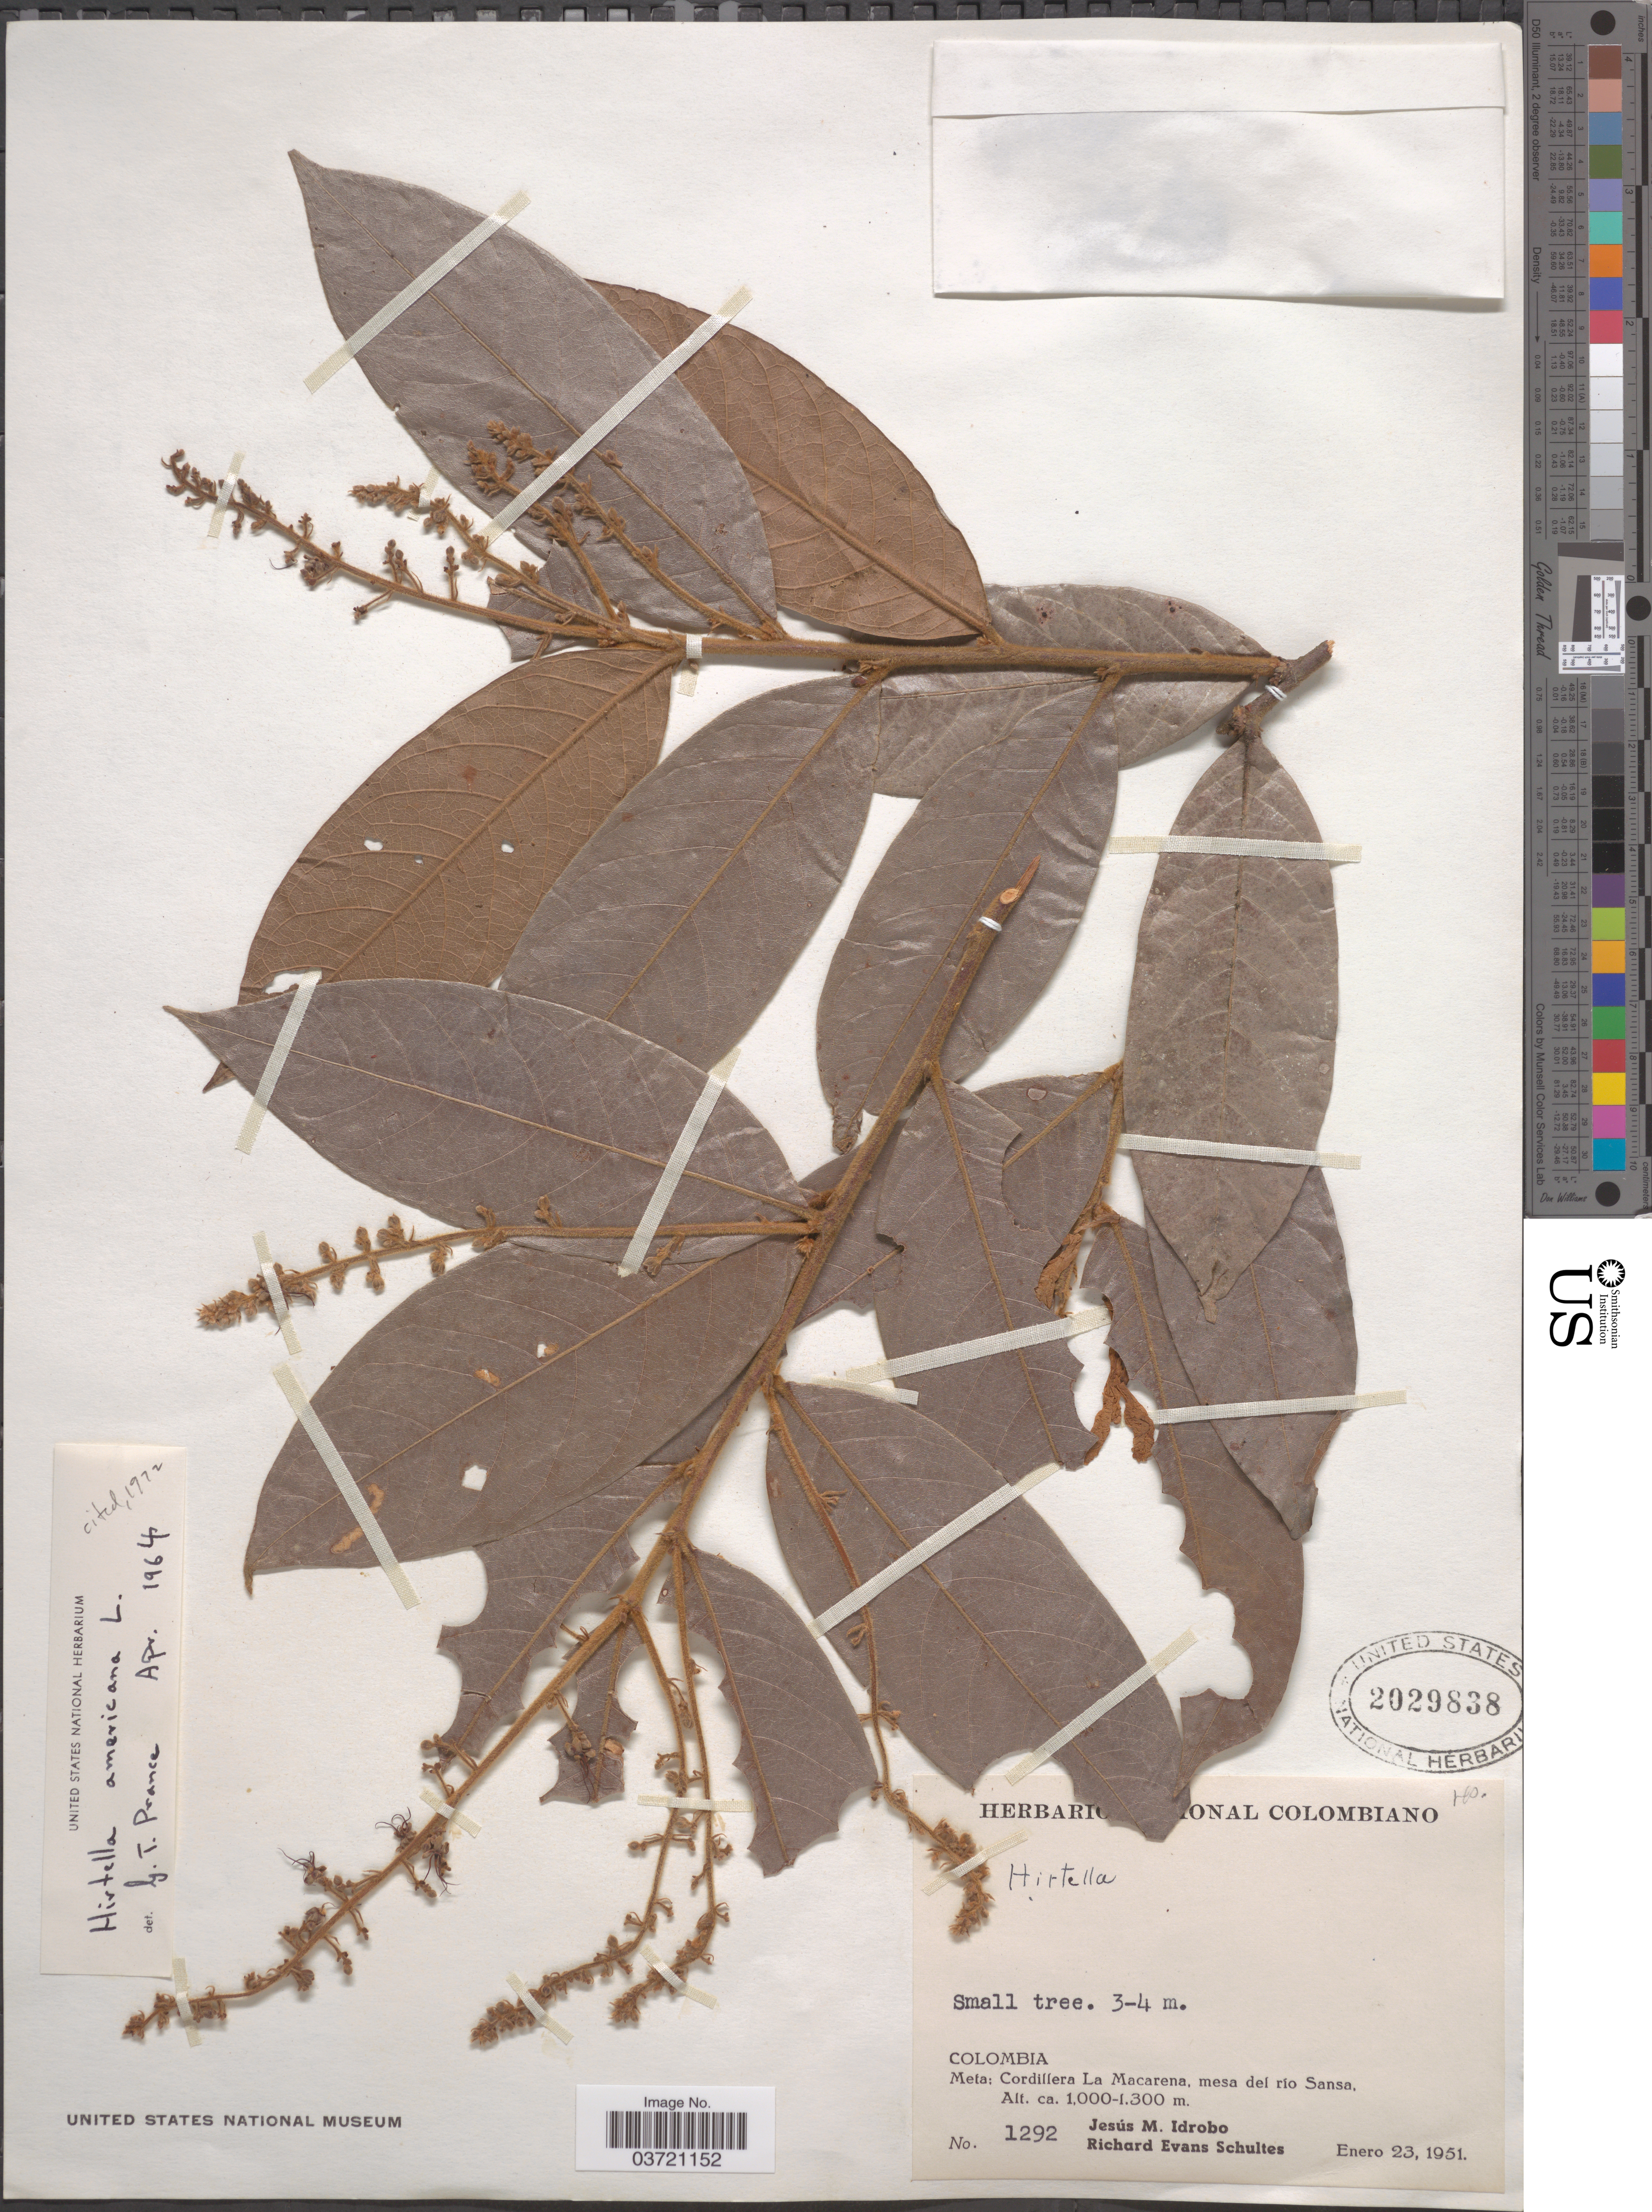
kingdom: Plantae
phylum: Tracheophyta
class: Magnoliopsida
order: Malpighiales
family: Chrysobalanaceae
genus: Hirtella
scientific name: Hirtella americana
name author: L.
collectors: J. M. Idrobo & R. E. Schultes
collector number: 1292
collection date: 1951-01-23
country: Colombia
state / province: Meta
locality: Cordillera La Macarena, mesa del río Sansa.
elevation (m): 1000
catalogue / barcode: US 2029838